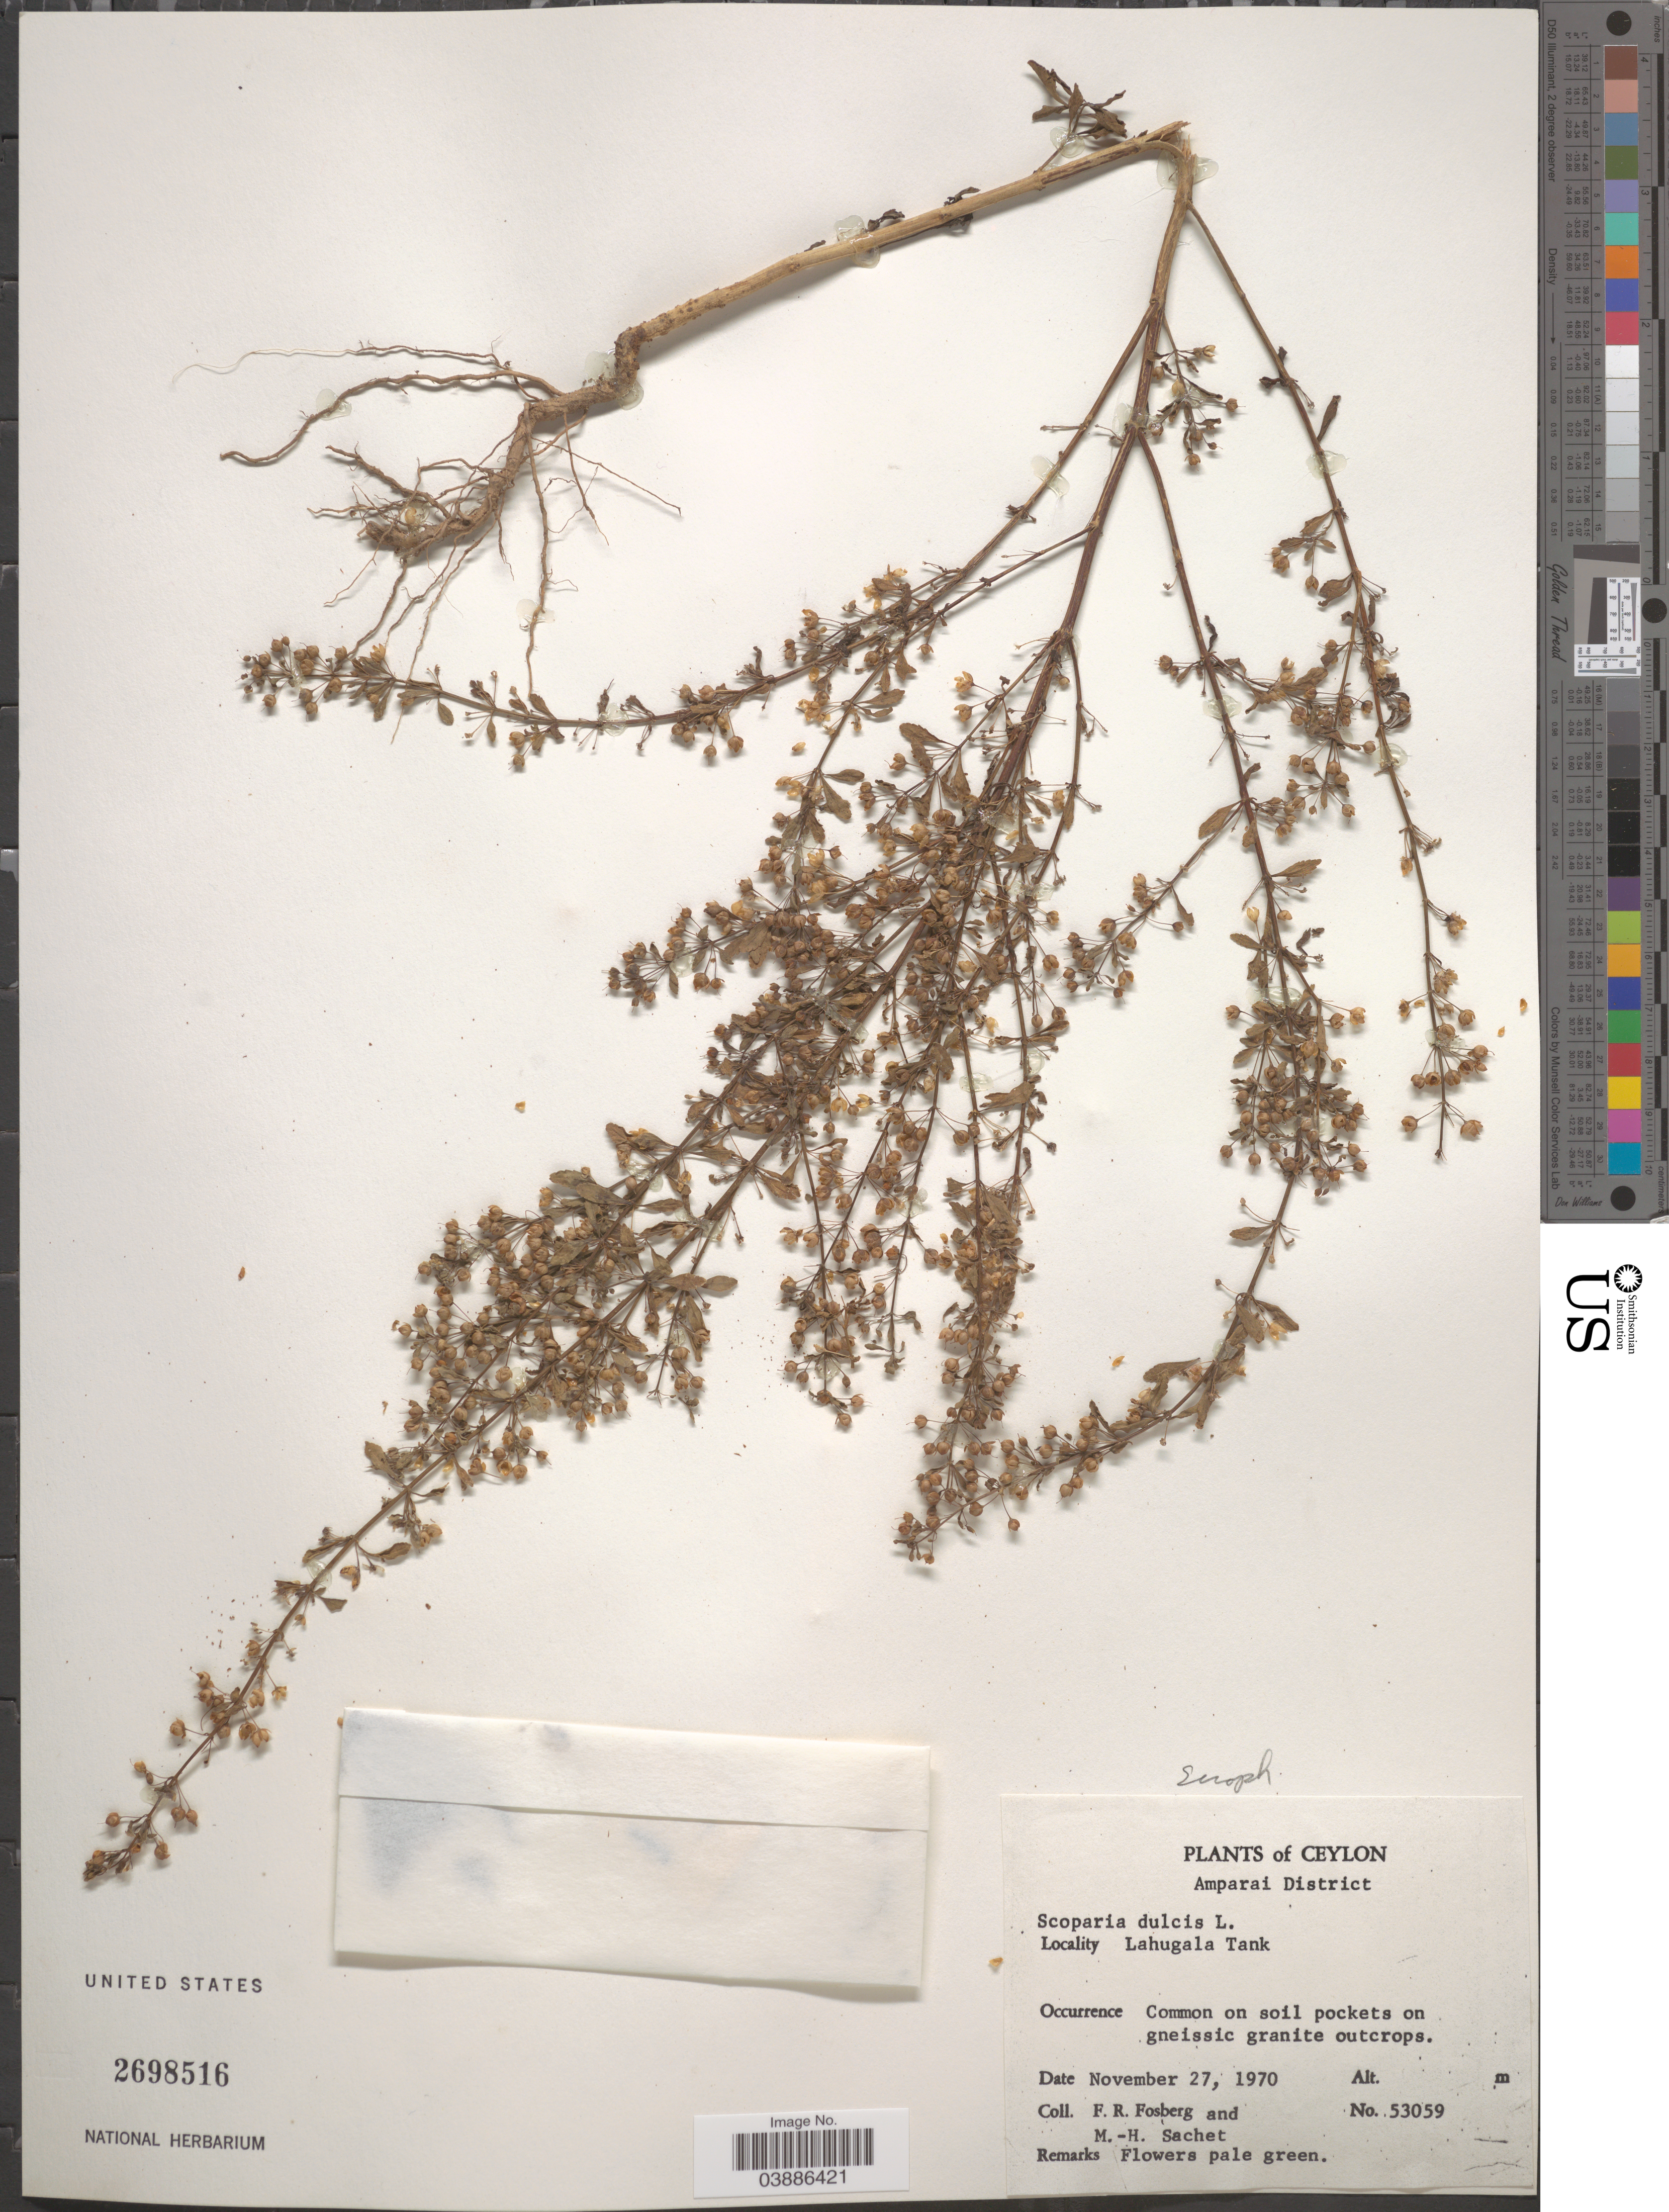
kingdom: Plantae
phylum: Tracheophyta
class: Magnoliopsida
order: Lamiales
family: Plantaginaceae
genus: Scoparia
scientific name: Scoparia dulcis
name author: L.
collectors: F. R. Fosberg & M.-H. Sachet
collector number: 53059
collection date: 1970-11-27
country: Sri Lanka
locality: Ceylon. Amparai District. Lahugala Tank.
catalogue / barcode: US 2698516